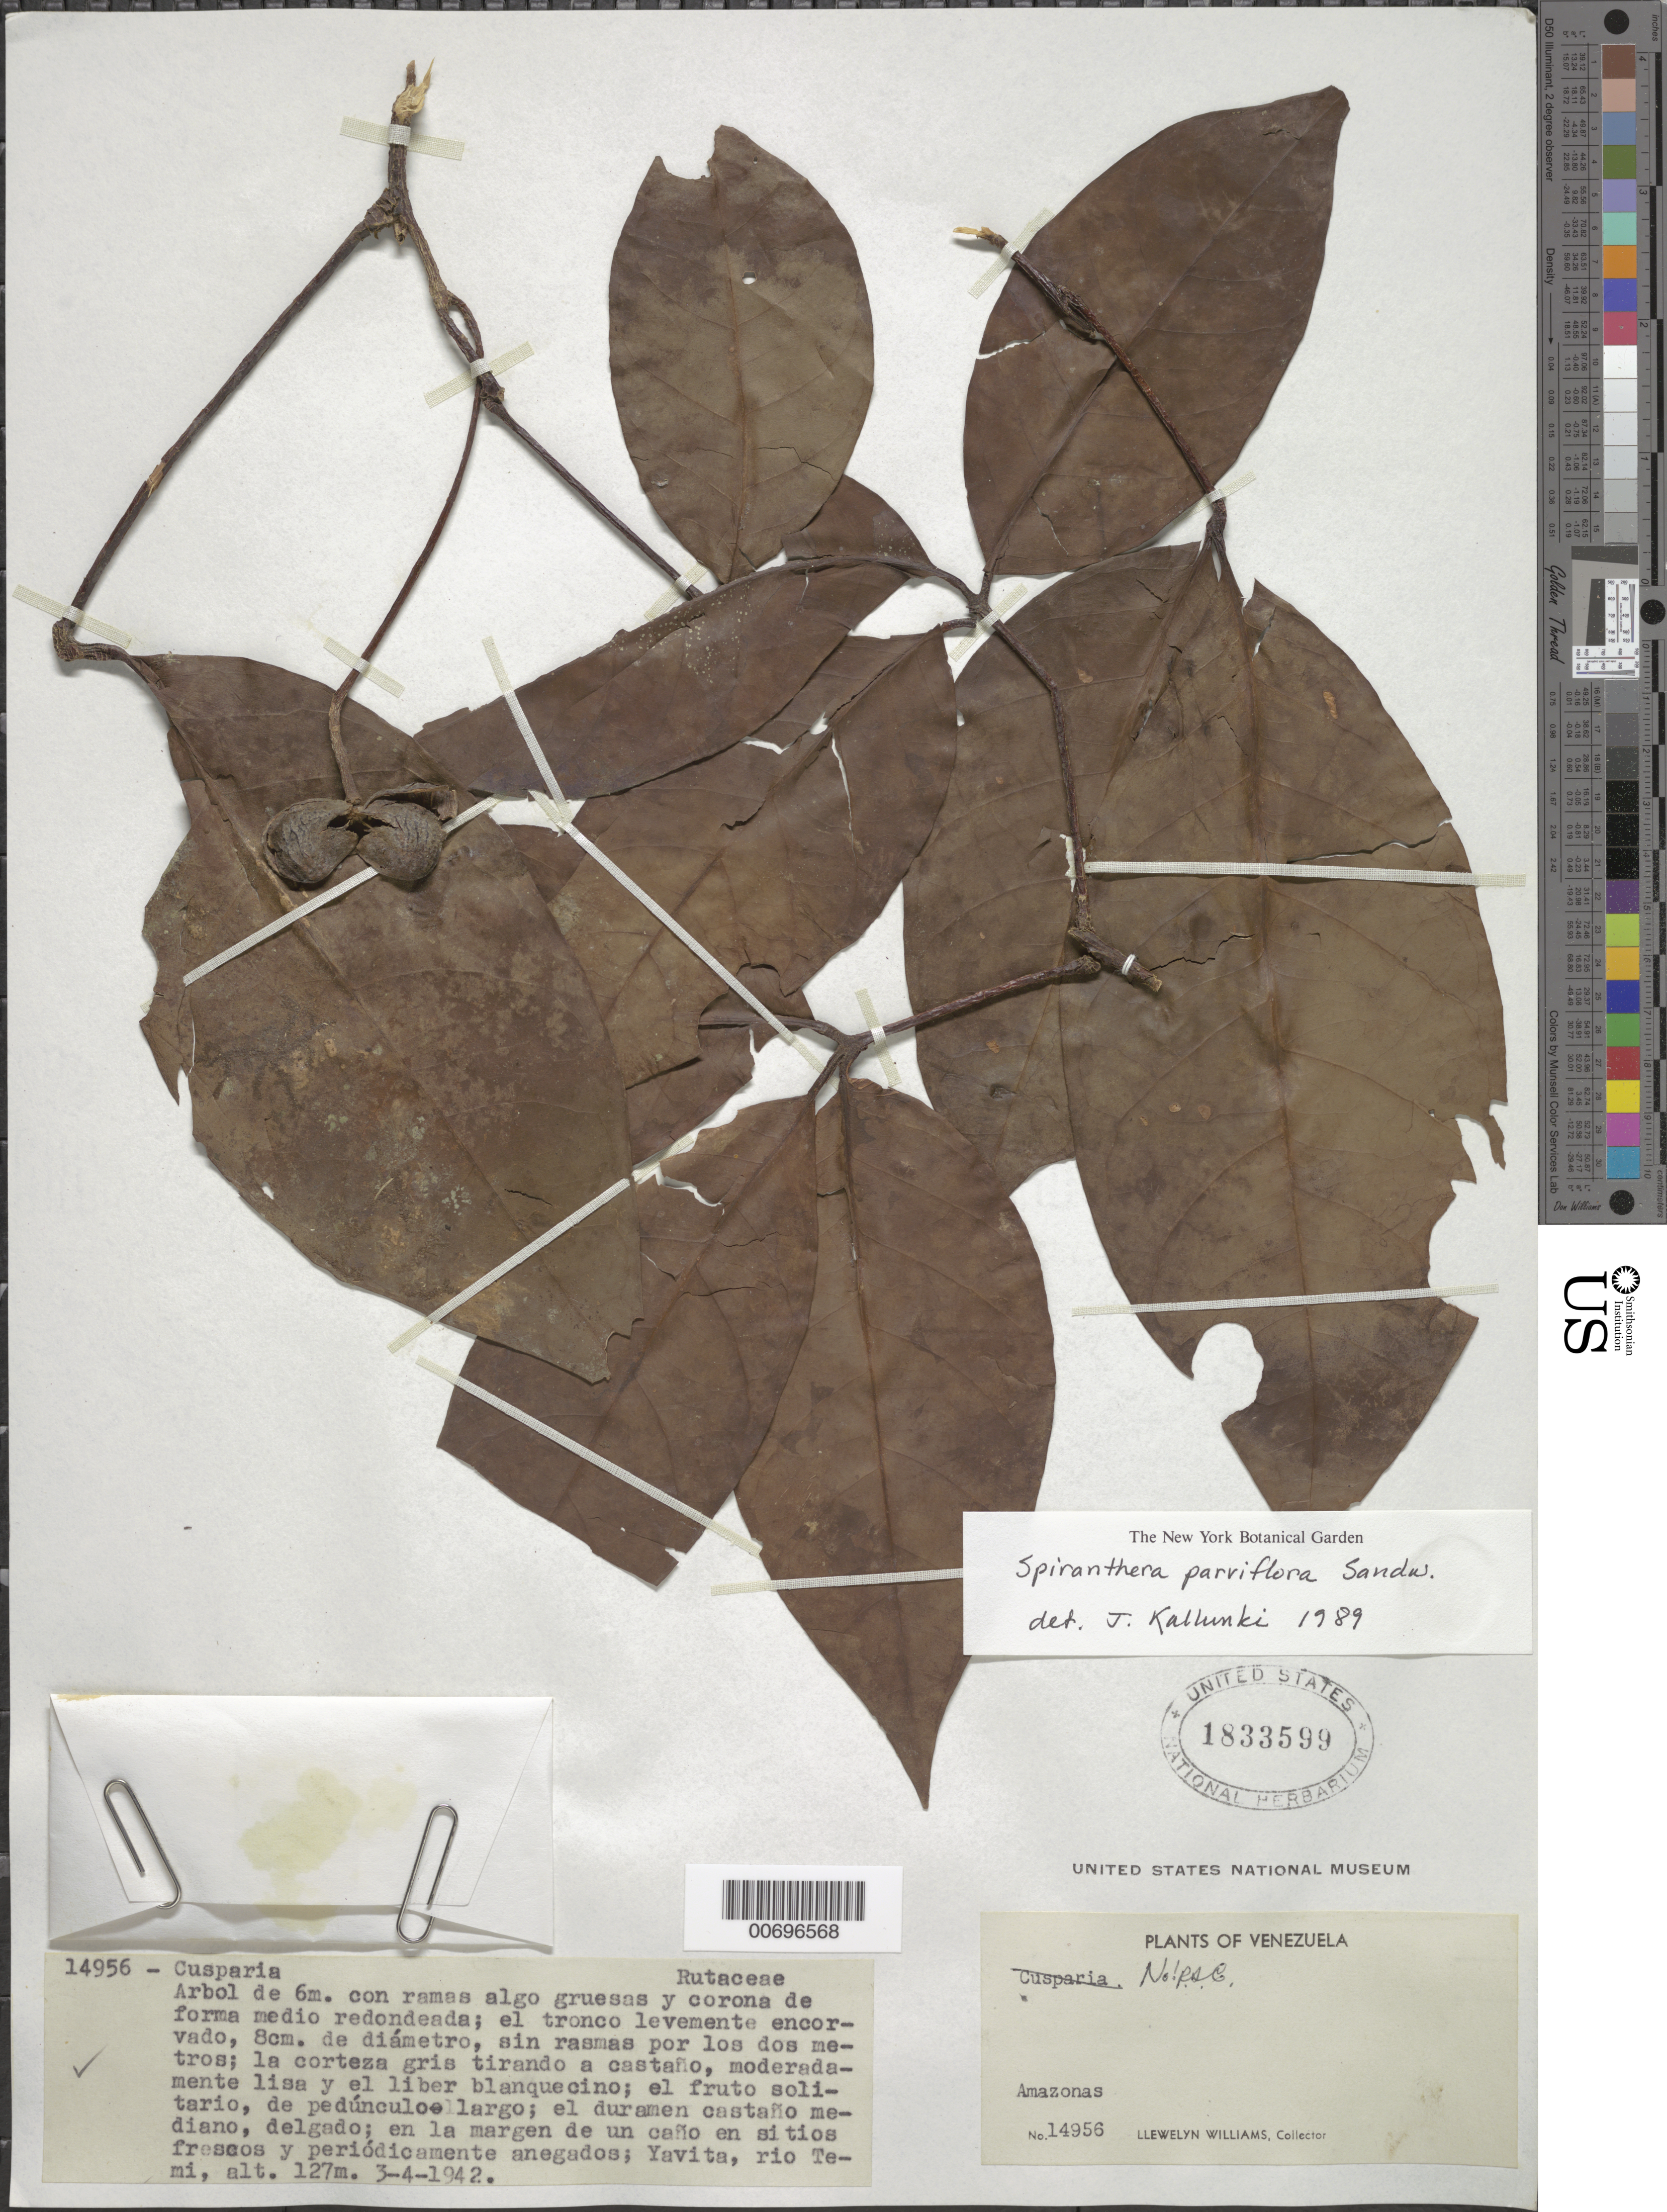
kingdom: Plantae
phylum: Tracheophyta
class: Magnoliopsida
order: Sapindales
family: Rutaceae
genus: Spiranthera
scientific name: Spiranthera parviflora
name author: Sandwith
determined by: Kallunki, Jacquelyn A.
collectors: Ll. Williams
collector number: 14956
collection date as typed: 3-Apr-42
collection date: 1942-04-03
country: Venezuela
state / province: Amazonas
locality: Yavita, Río Temi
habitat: Margen de un cano en sitios frescos y periodicamente anegados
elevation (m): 120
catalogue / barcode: US 1833599